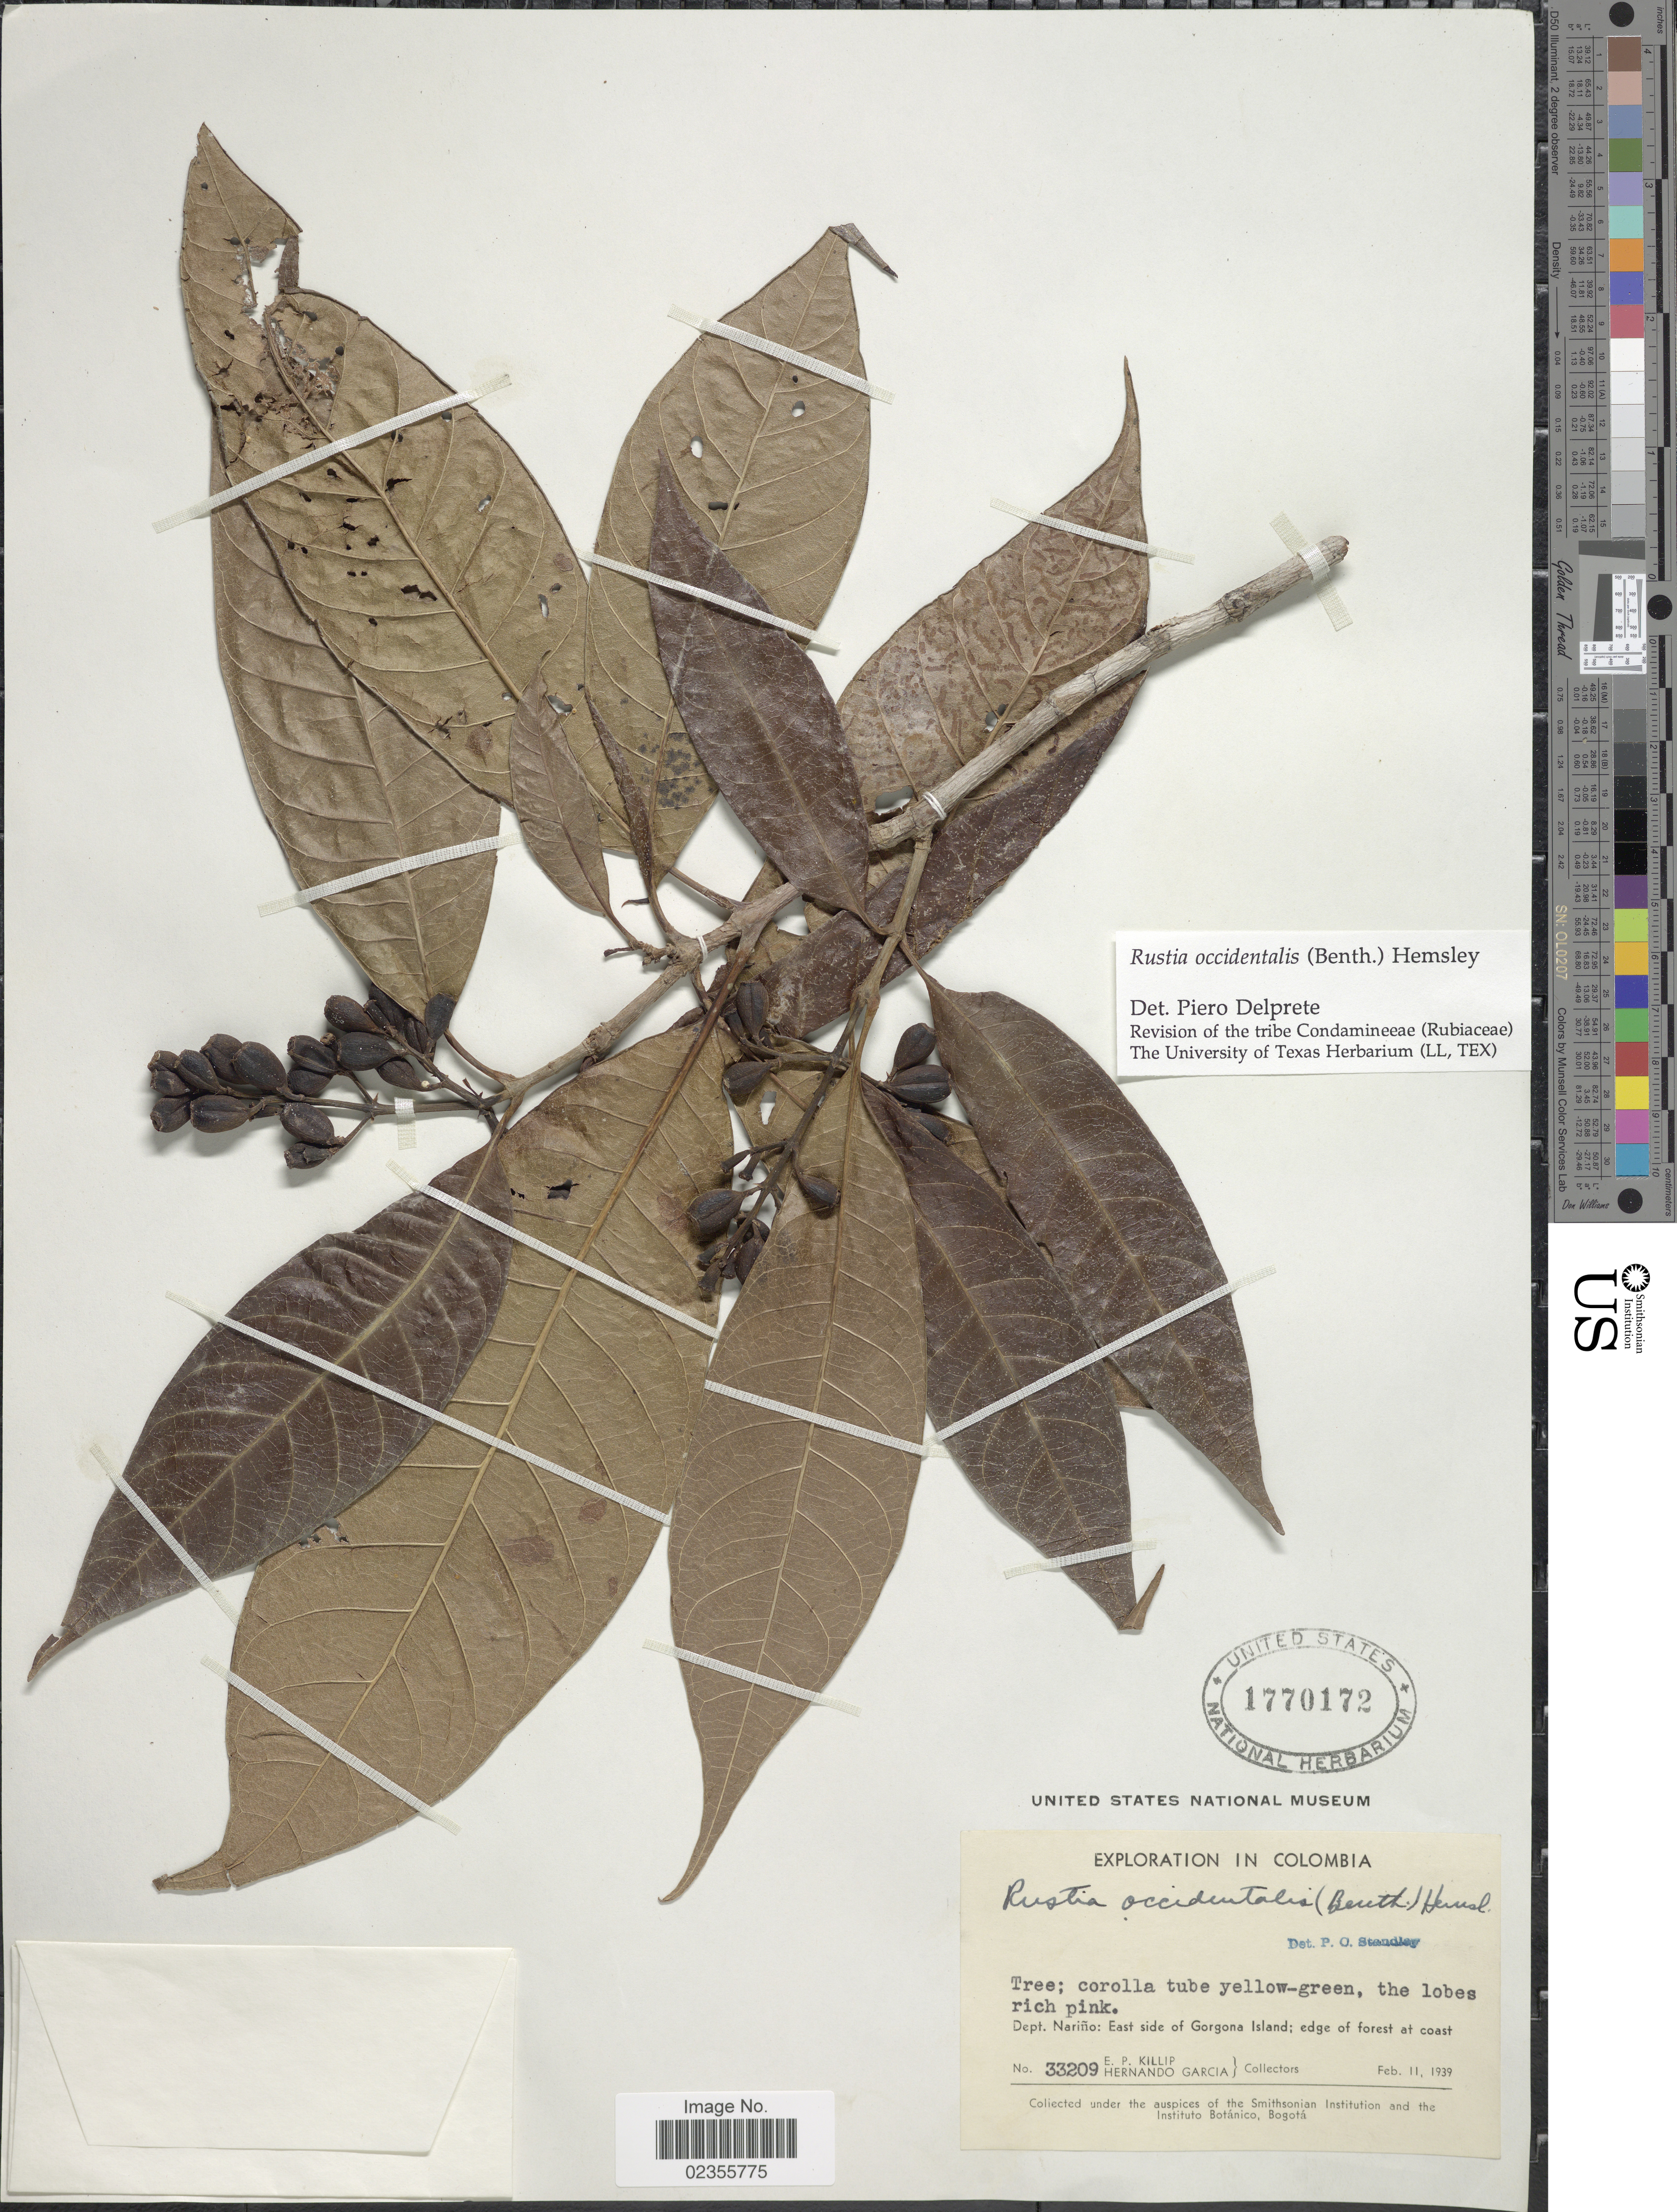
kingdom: Plantae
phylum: Tracheophyta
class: Magnoliopsida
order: Gentianales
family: Rubiaceae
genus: Rustia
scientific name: Rustia occidentalis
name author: (Benth.) Hemsl.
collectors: E. P. Killip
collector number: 33209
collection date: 1939-02-11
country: Colombia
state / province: Nariño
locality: East side of Gorgona Island; edge of forest at coast.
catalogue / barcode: US 1770172